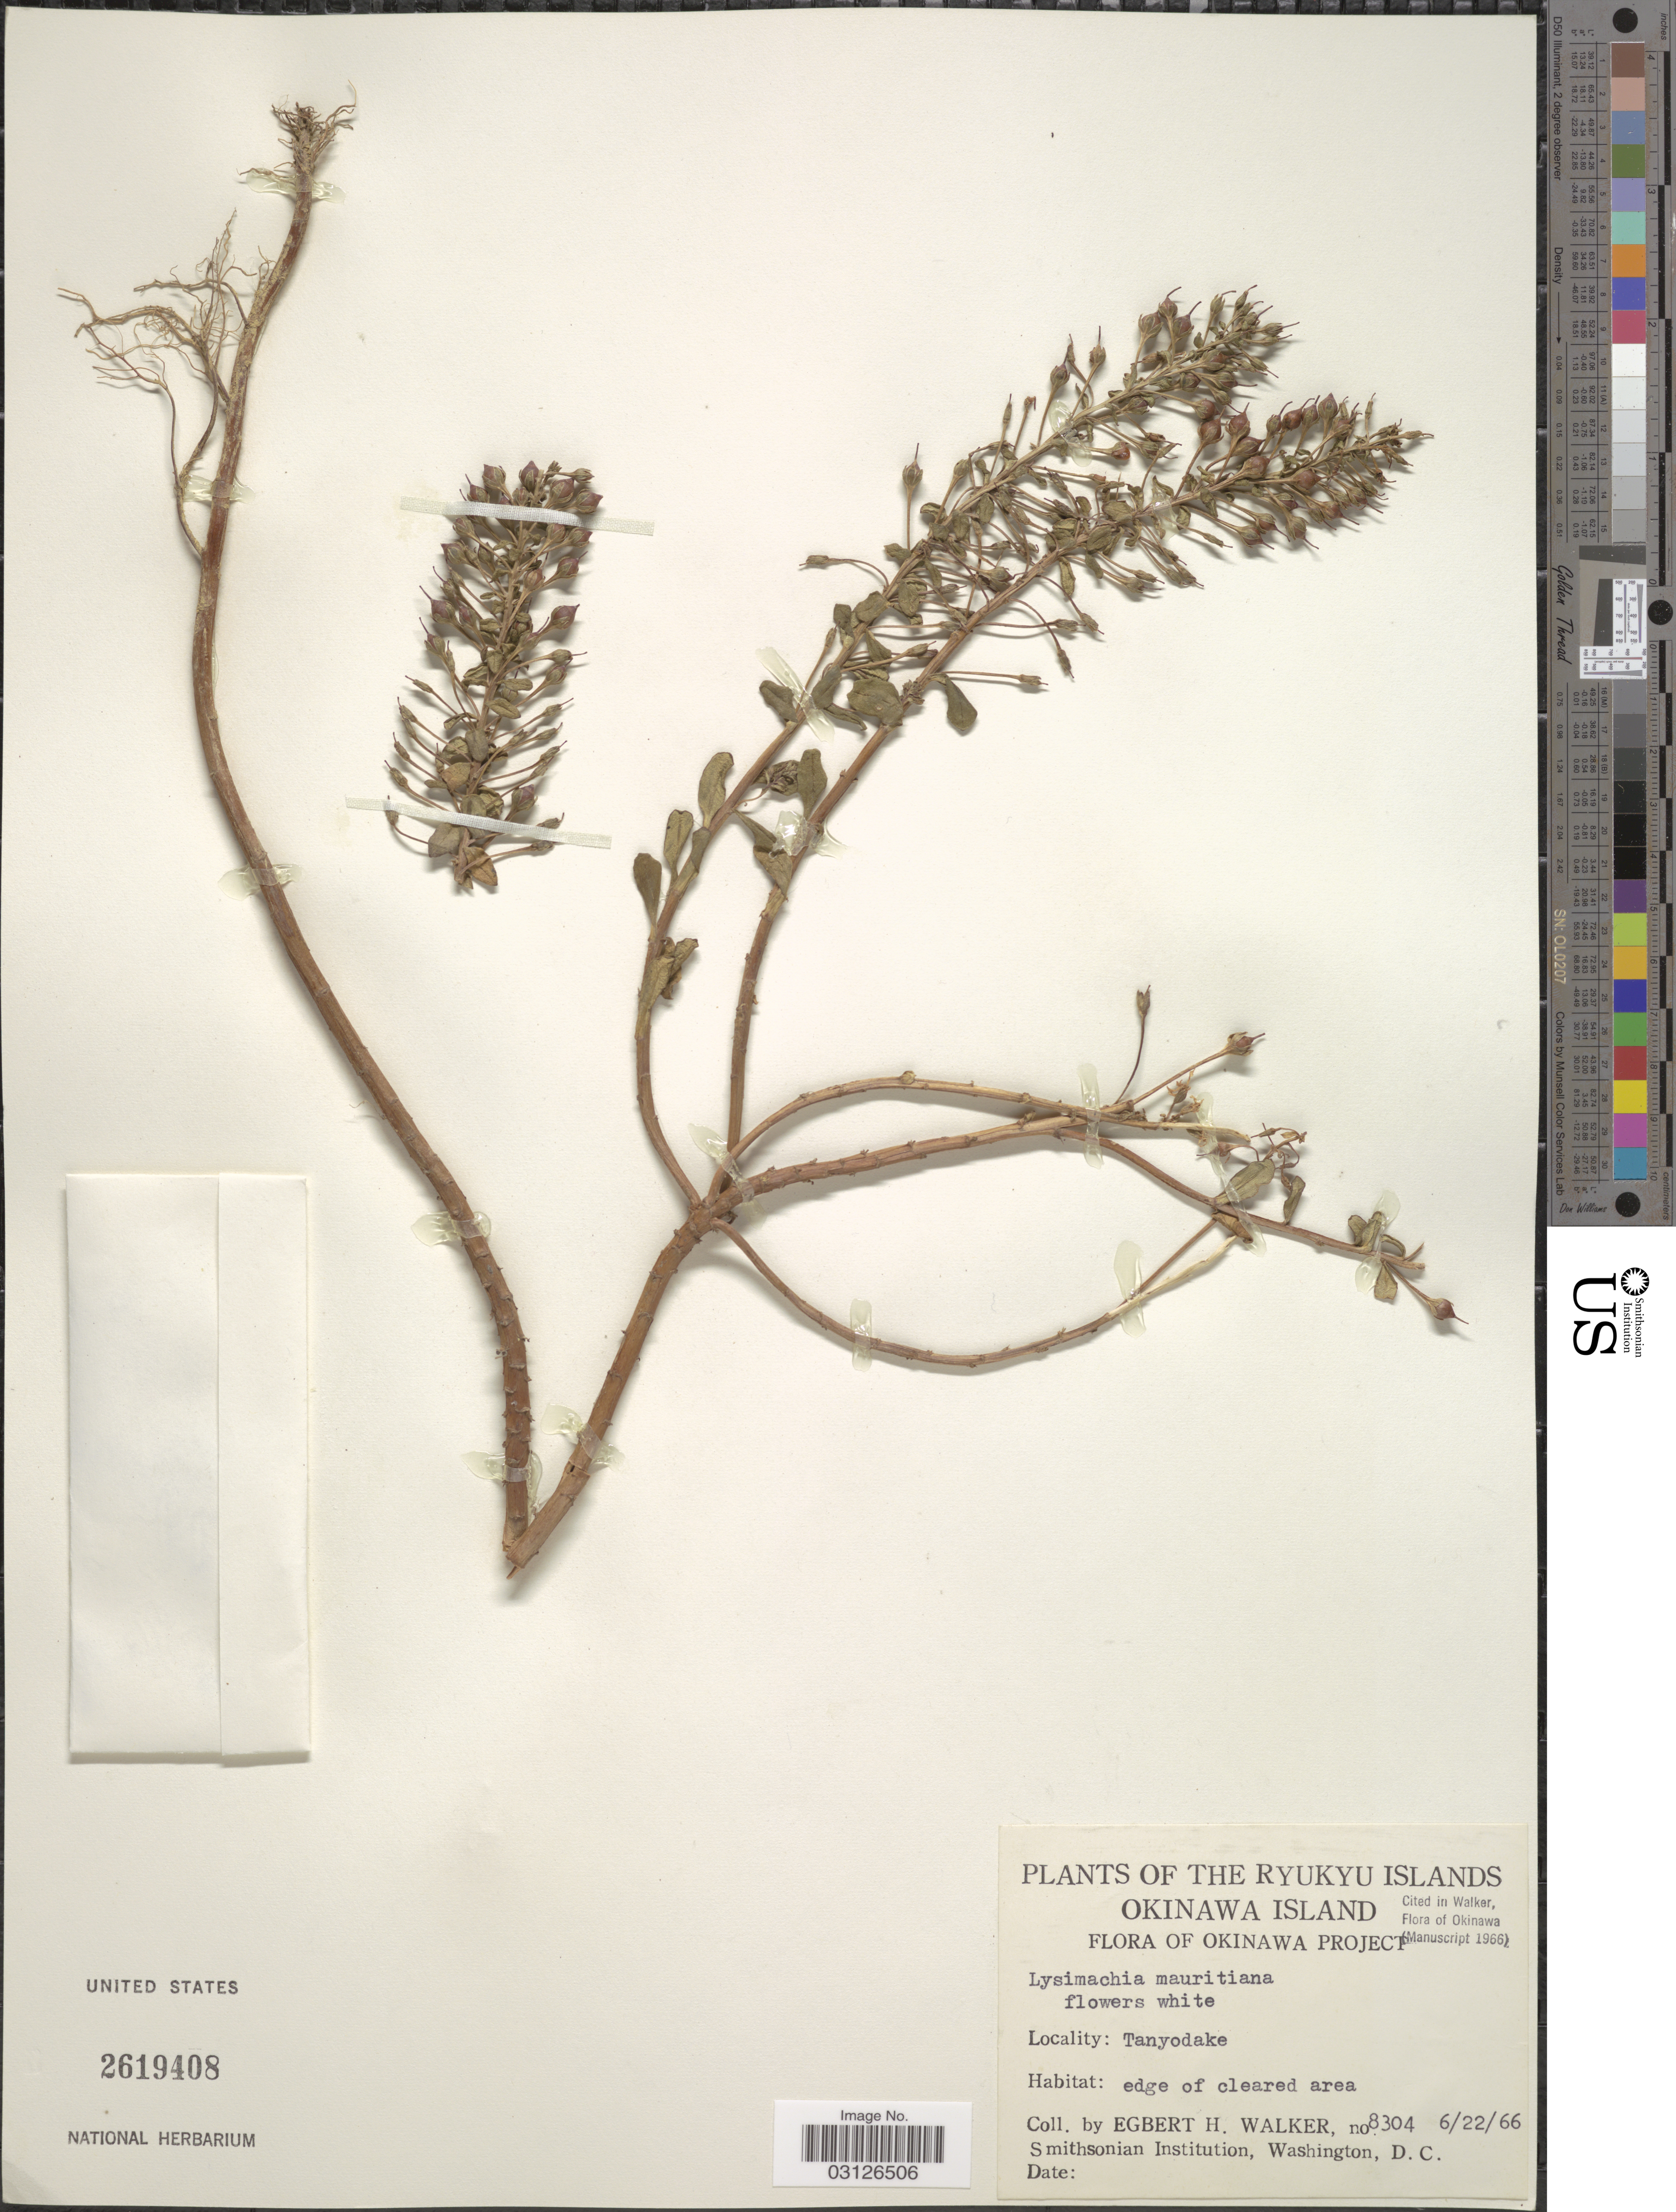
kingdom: Plantae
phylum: Tracheophyta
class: Magnoliopsida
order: Ericales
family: Primulaceae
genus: Lysimachia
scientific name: Lysimachia mauritiana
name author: Lam.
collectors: E. H. Walker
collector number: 8304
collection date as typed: Transcribed d/m/y: 22/6/66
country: Japan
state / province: Okinawa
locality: Ryukyu Islands. Tanyodake.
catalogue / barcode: US 2619408